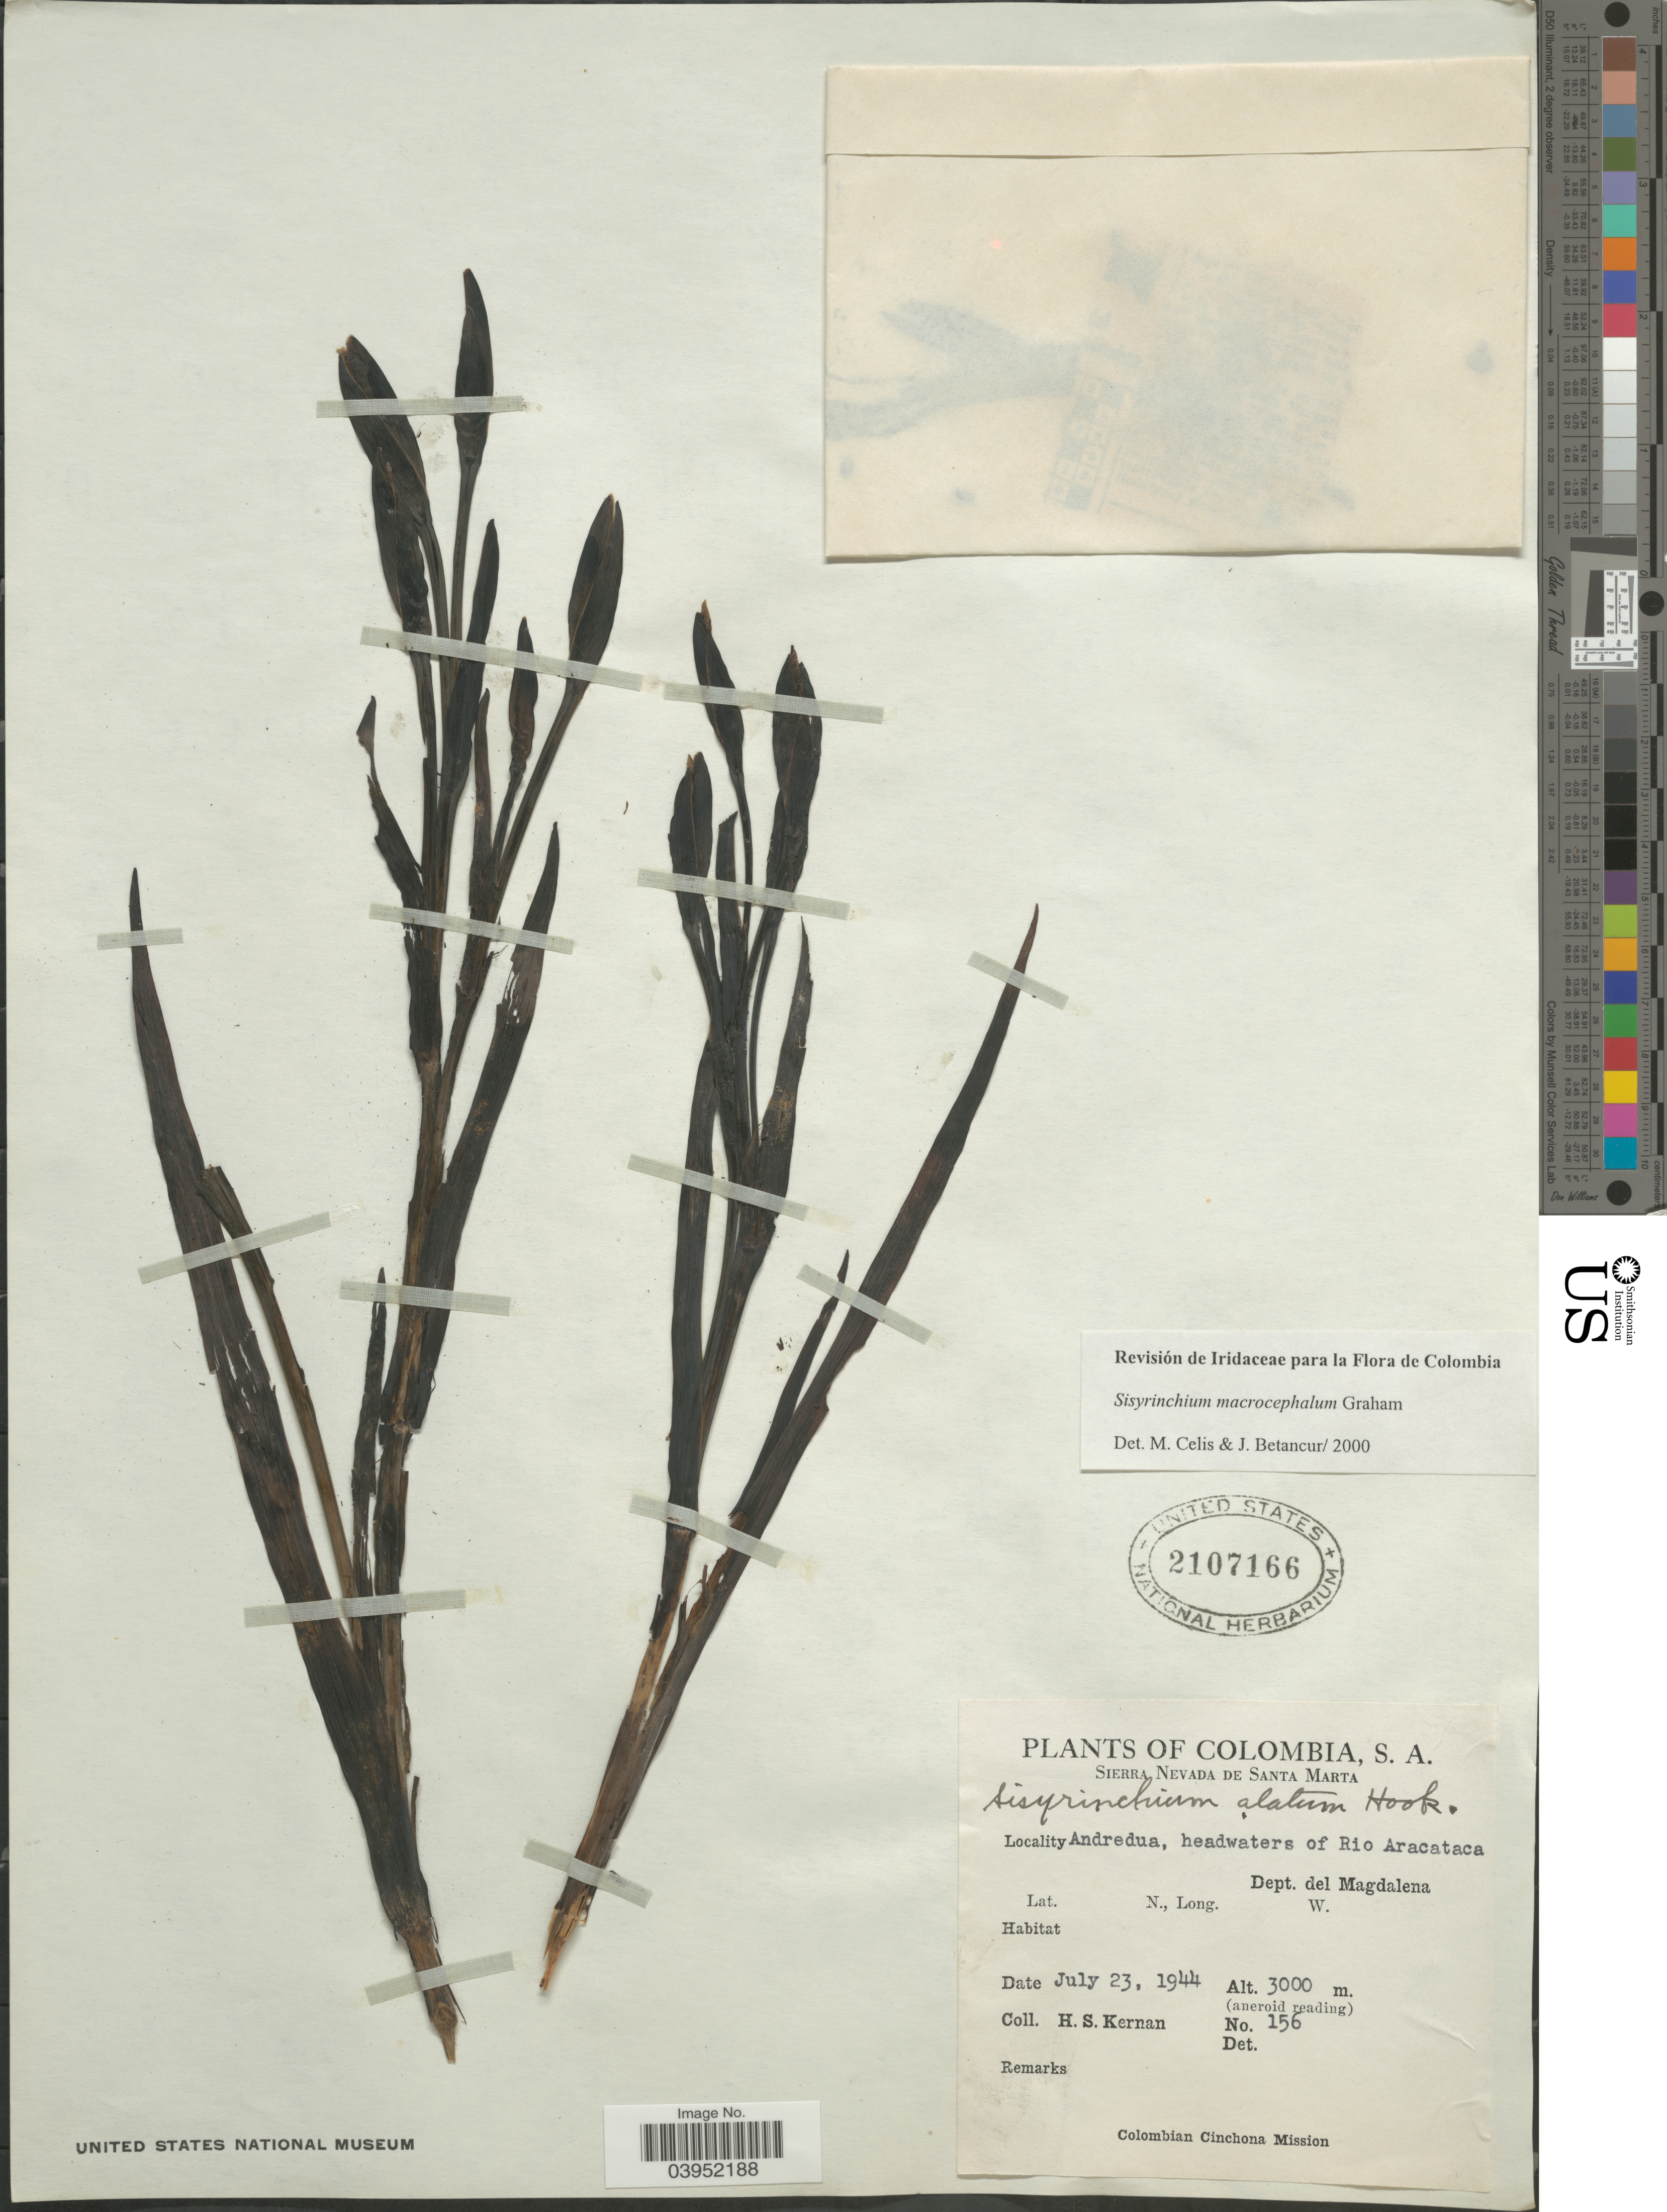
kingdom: Plantae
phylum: Tracheophyta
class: Liliopsida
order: Asparagales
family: Iridaceae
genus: Sisyrinchium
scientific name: Sisyrinchium macrocephalum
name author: Graham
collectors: H. Kernan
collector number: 156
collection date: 1944-07-23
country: Colombia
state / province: Magdalena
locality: Sierra Nevada de Santa Marta. Andredua, headwaters of Rio Aracataca. Dept. del Magdalena.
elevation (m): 3000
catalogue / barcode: US 2107166